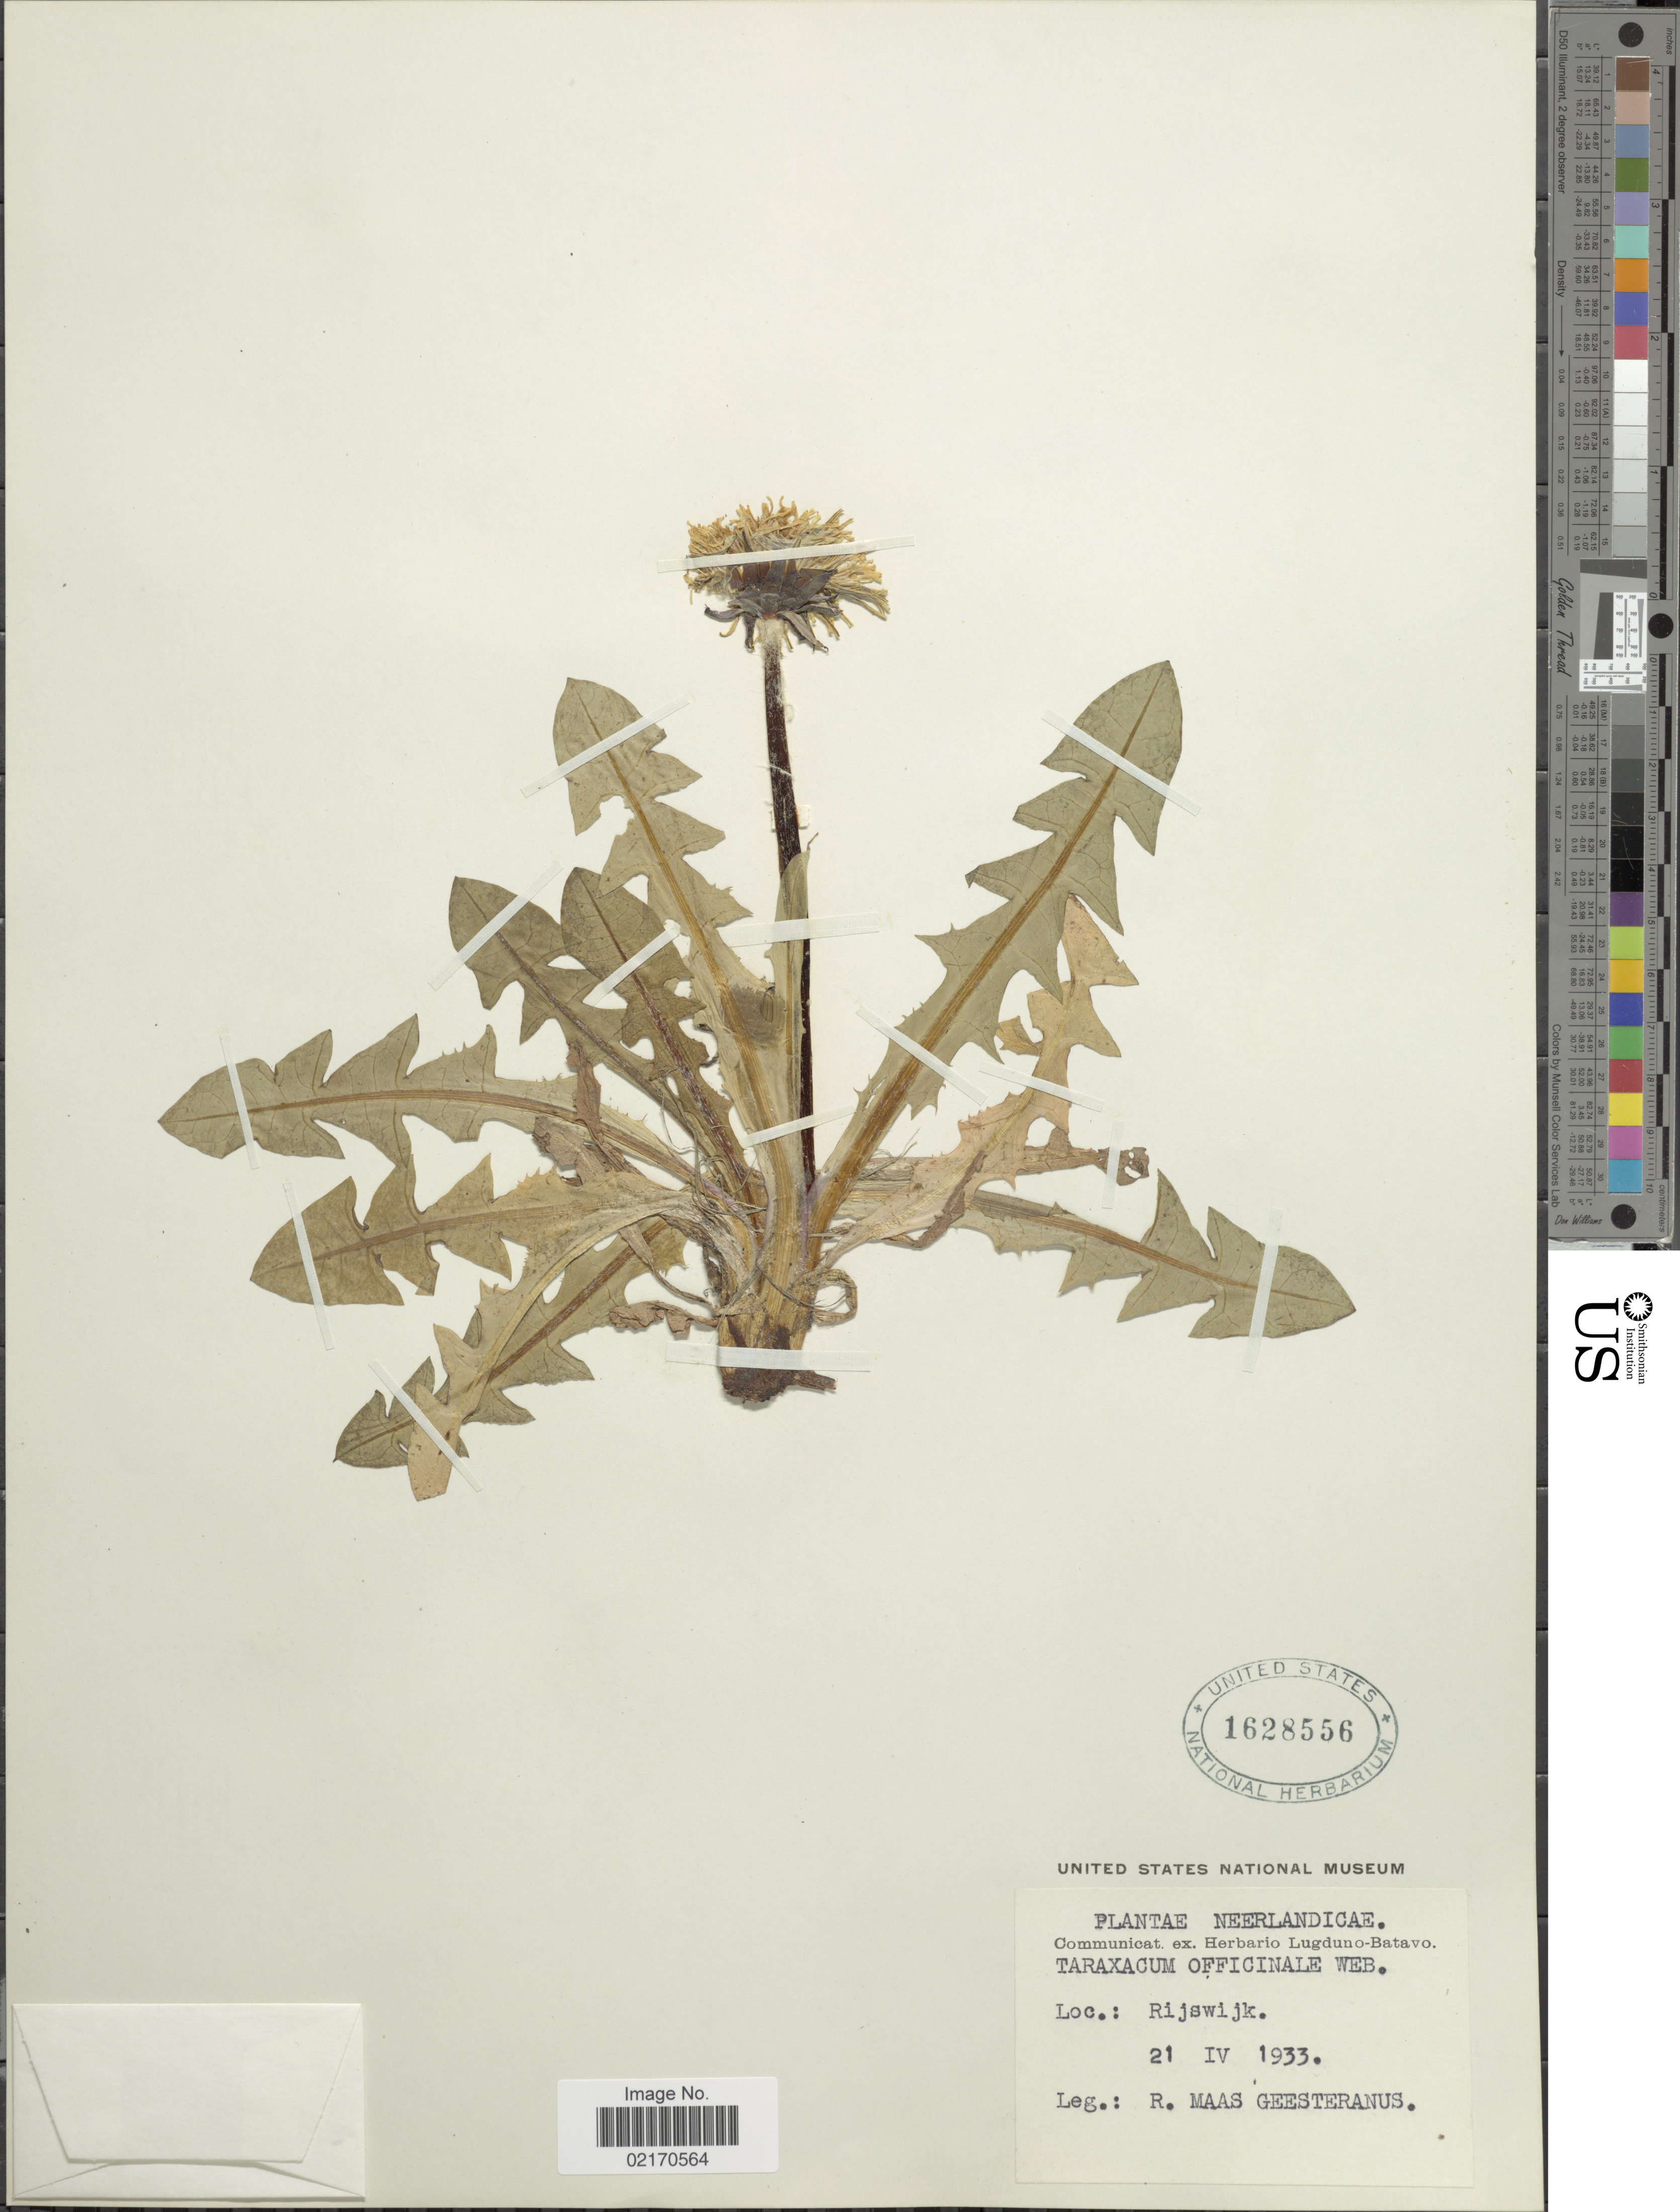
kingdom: Plantae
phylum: Tracheophyta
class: Magnoliopsida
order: Asterales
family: Asteraceae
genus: Taraxacum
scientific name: Taraxacum officinale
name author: G.H. Weber ex F.H. Wigg.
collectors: R. A. Maas Geesteranus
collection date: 1933-04-21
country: Netherlands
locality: Neerlandica, Rijswijk.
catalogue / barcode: US 1628556